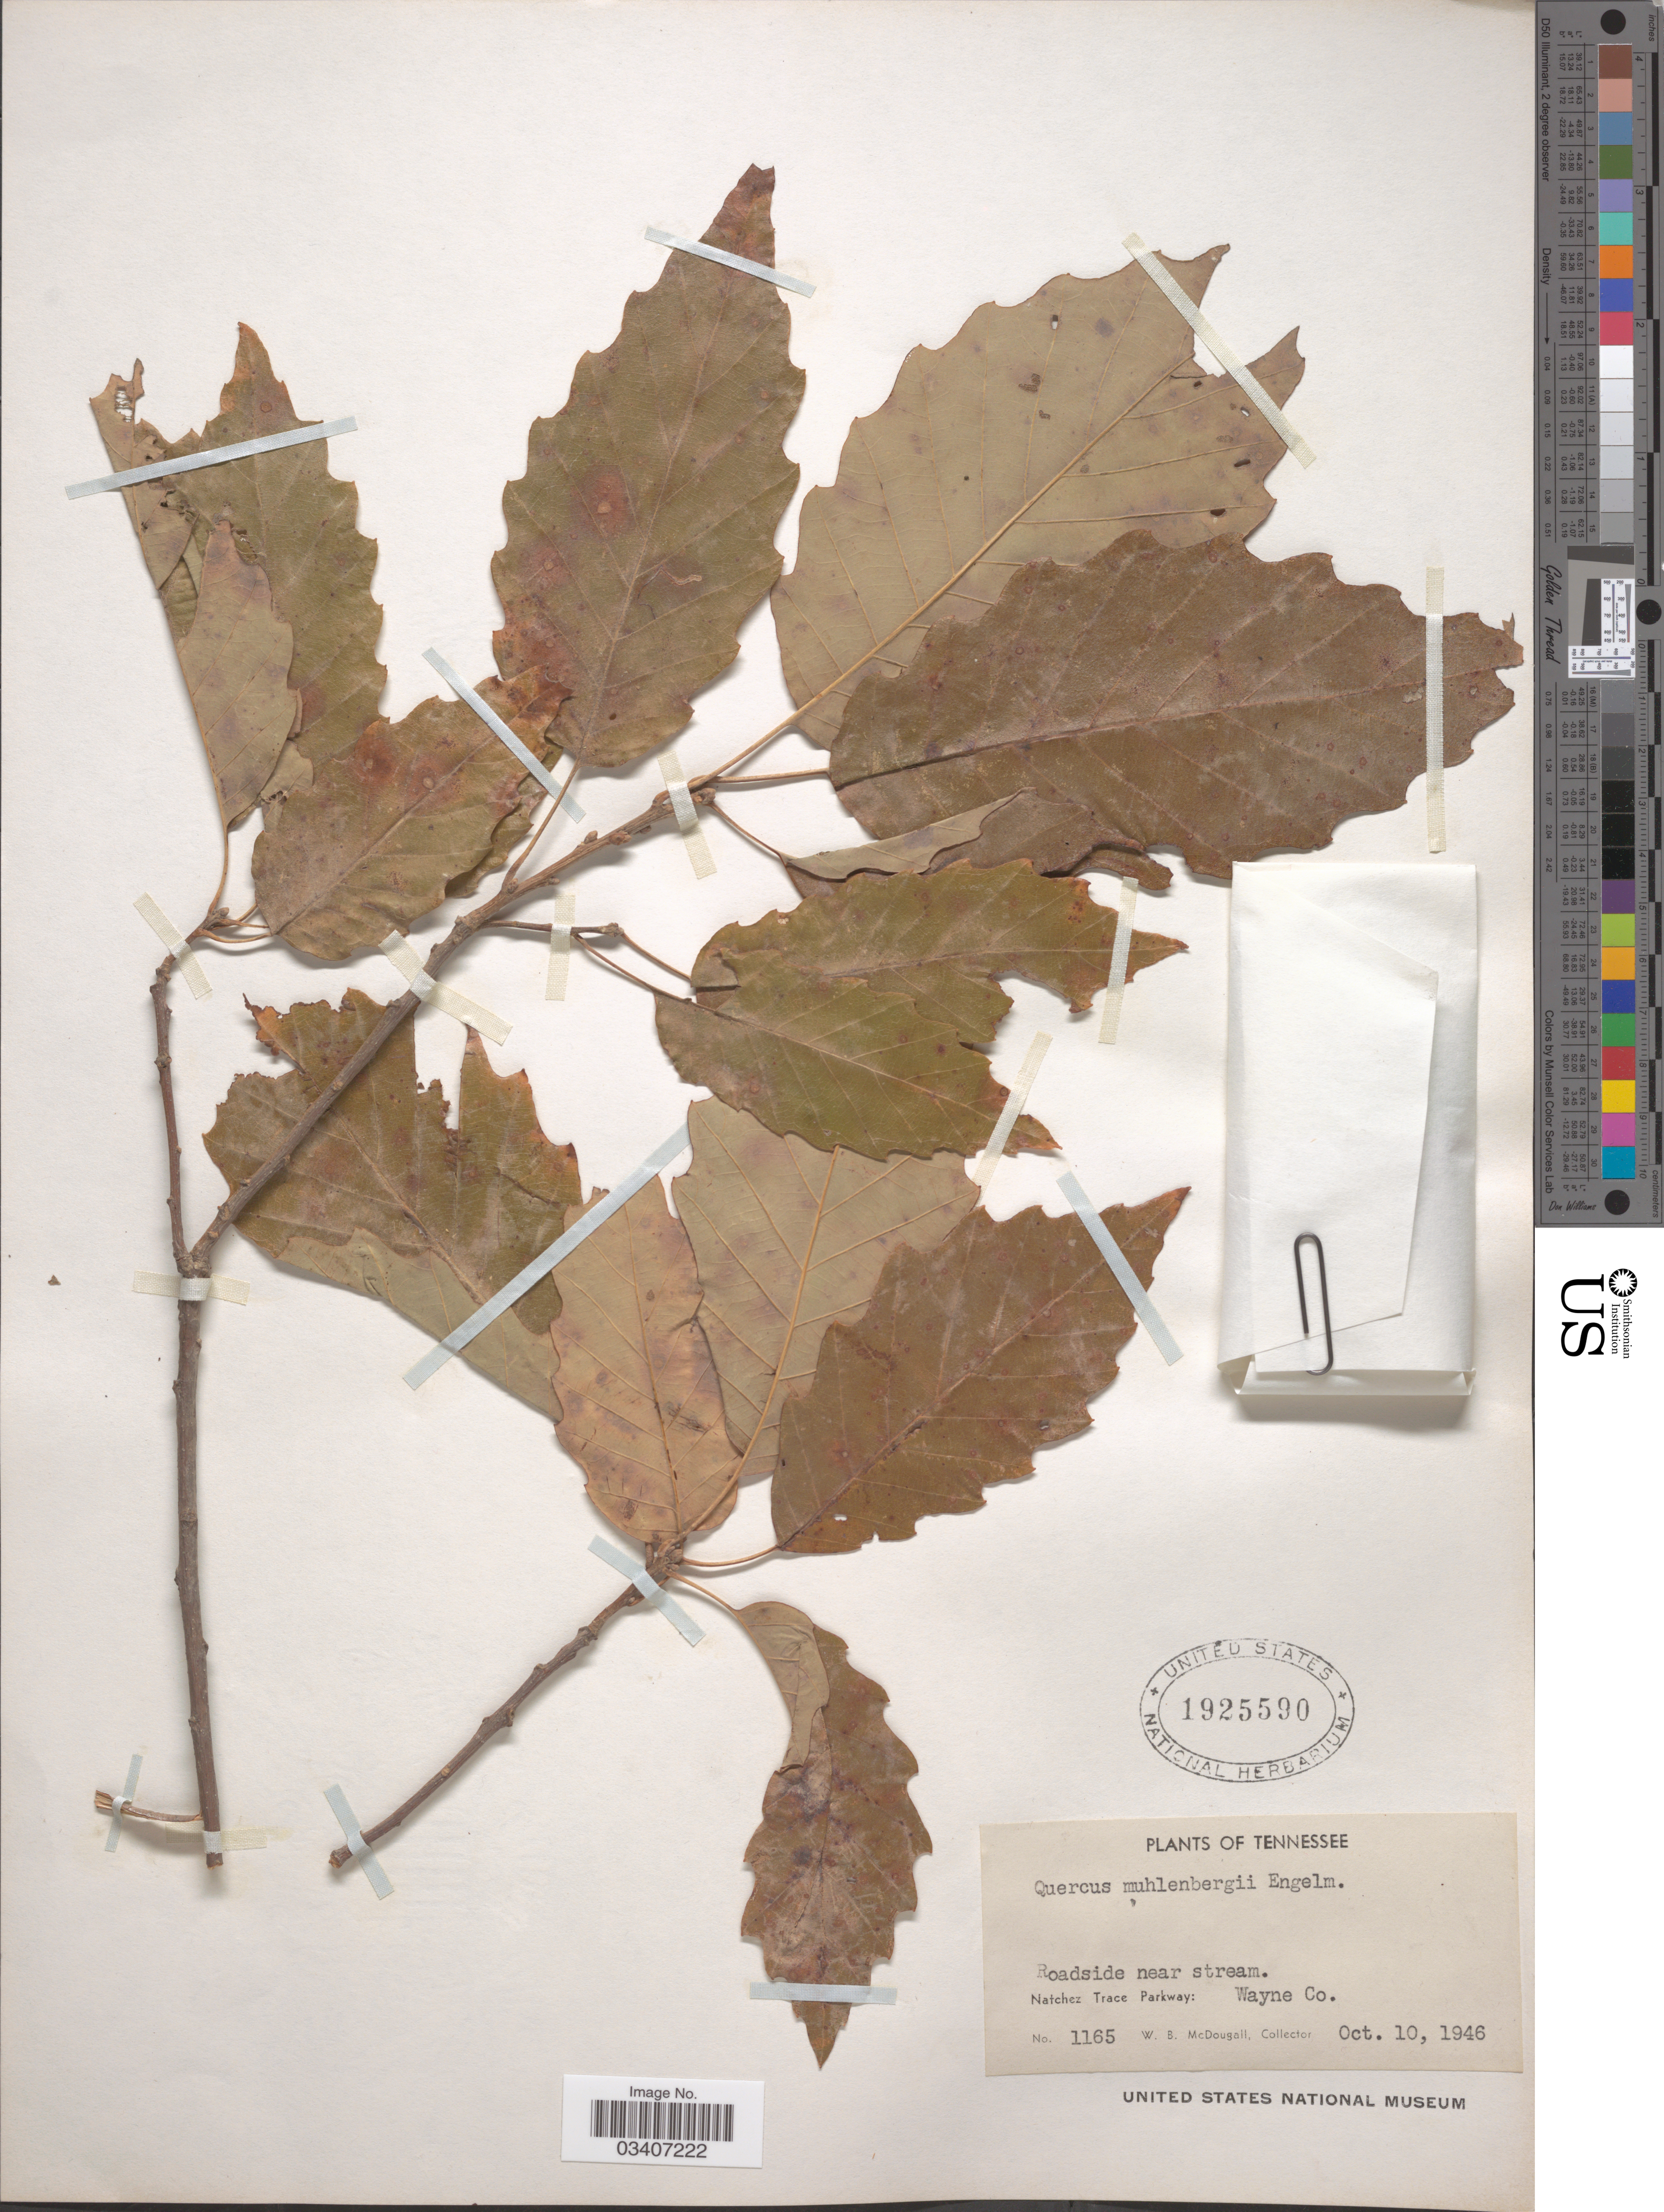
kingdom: Plantae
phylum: Tracheophyta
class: Magnoliopsida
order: Fagales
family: Fagaceae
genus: Quercus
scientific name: Quercus muehlenbergii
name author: Engelm.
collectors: W. B. McDougall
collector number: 1165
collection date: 1946-10-10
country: United States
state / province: Tennessee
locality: Roadside near stream. Natchez Trace Parkway: Wayne Co.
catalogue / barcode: US 1925590